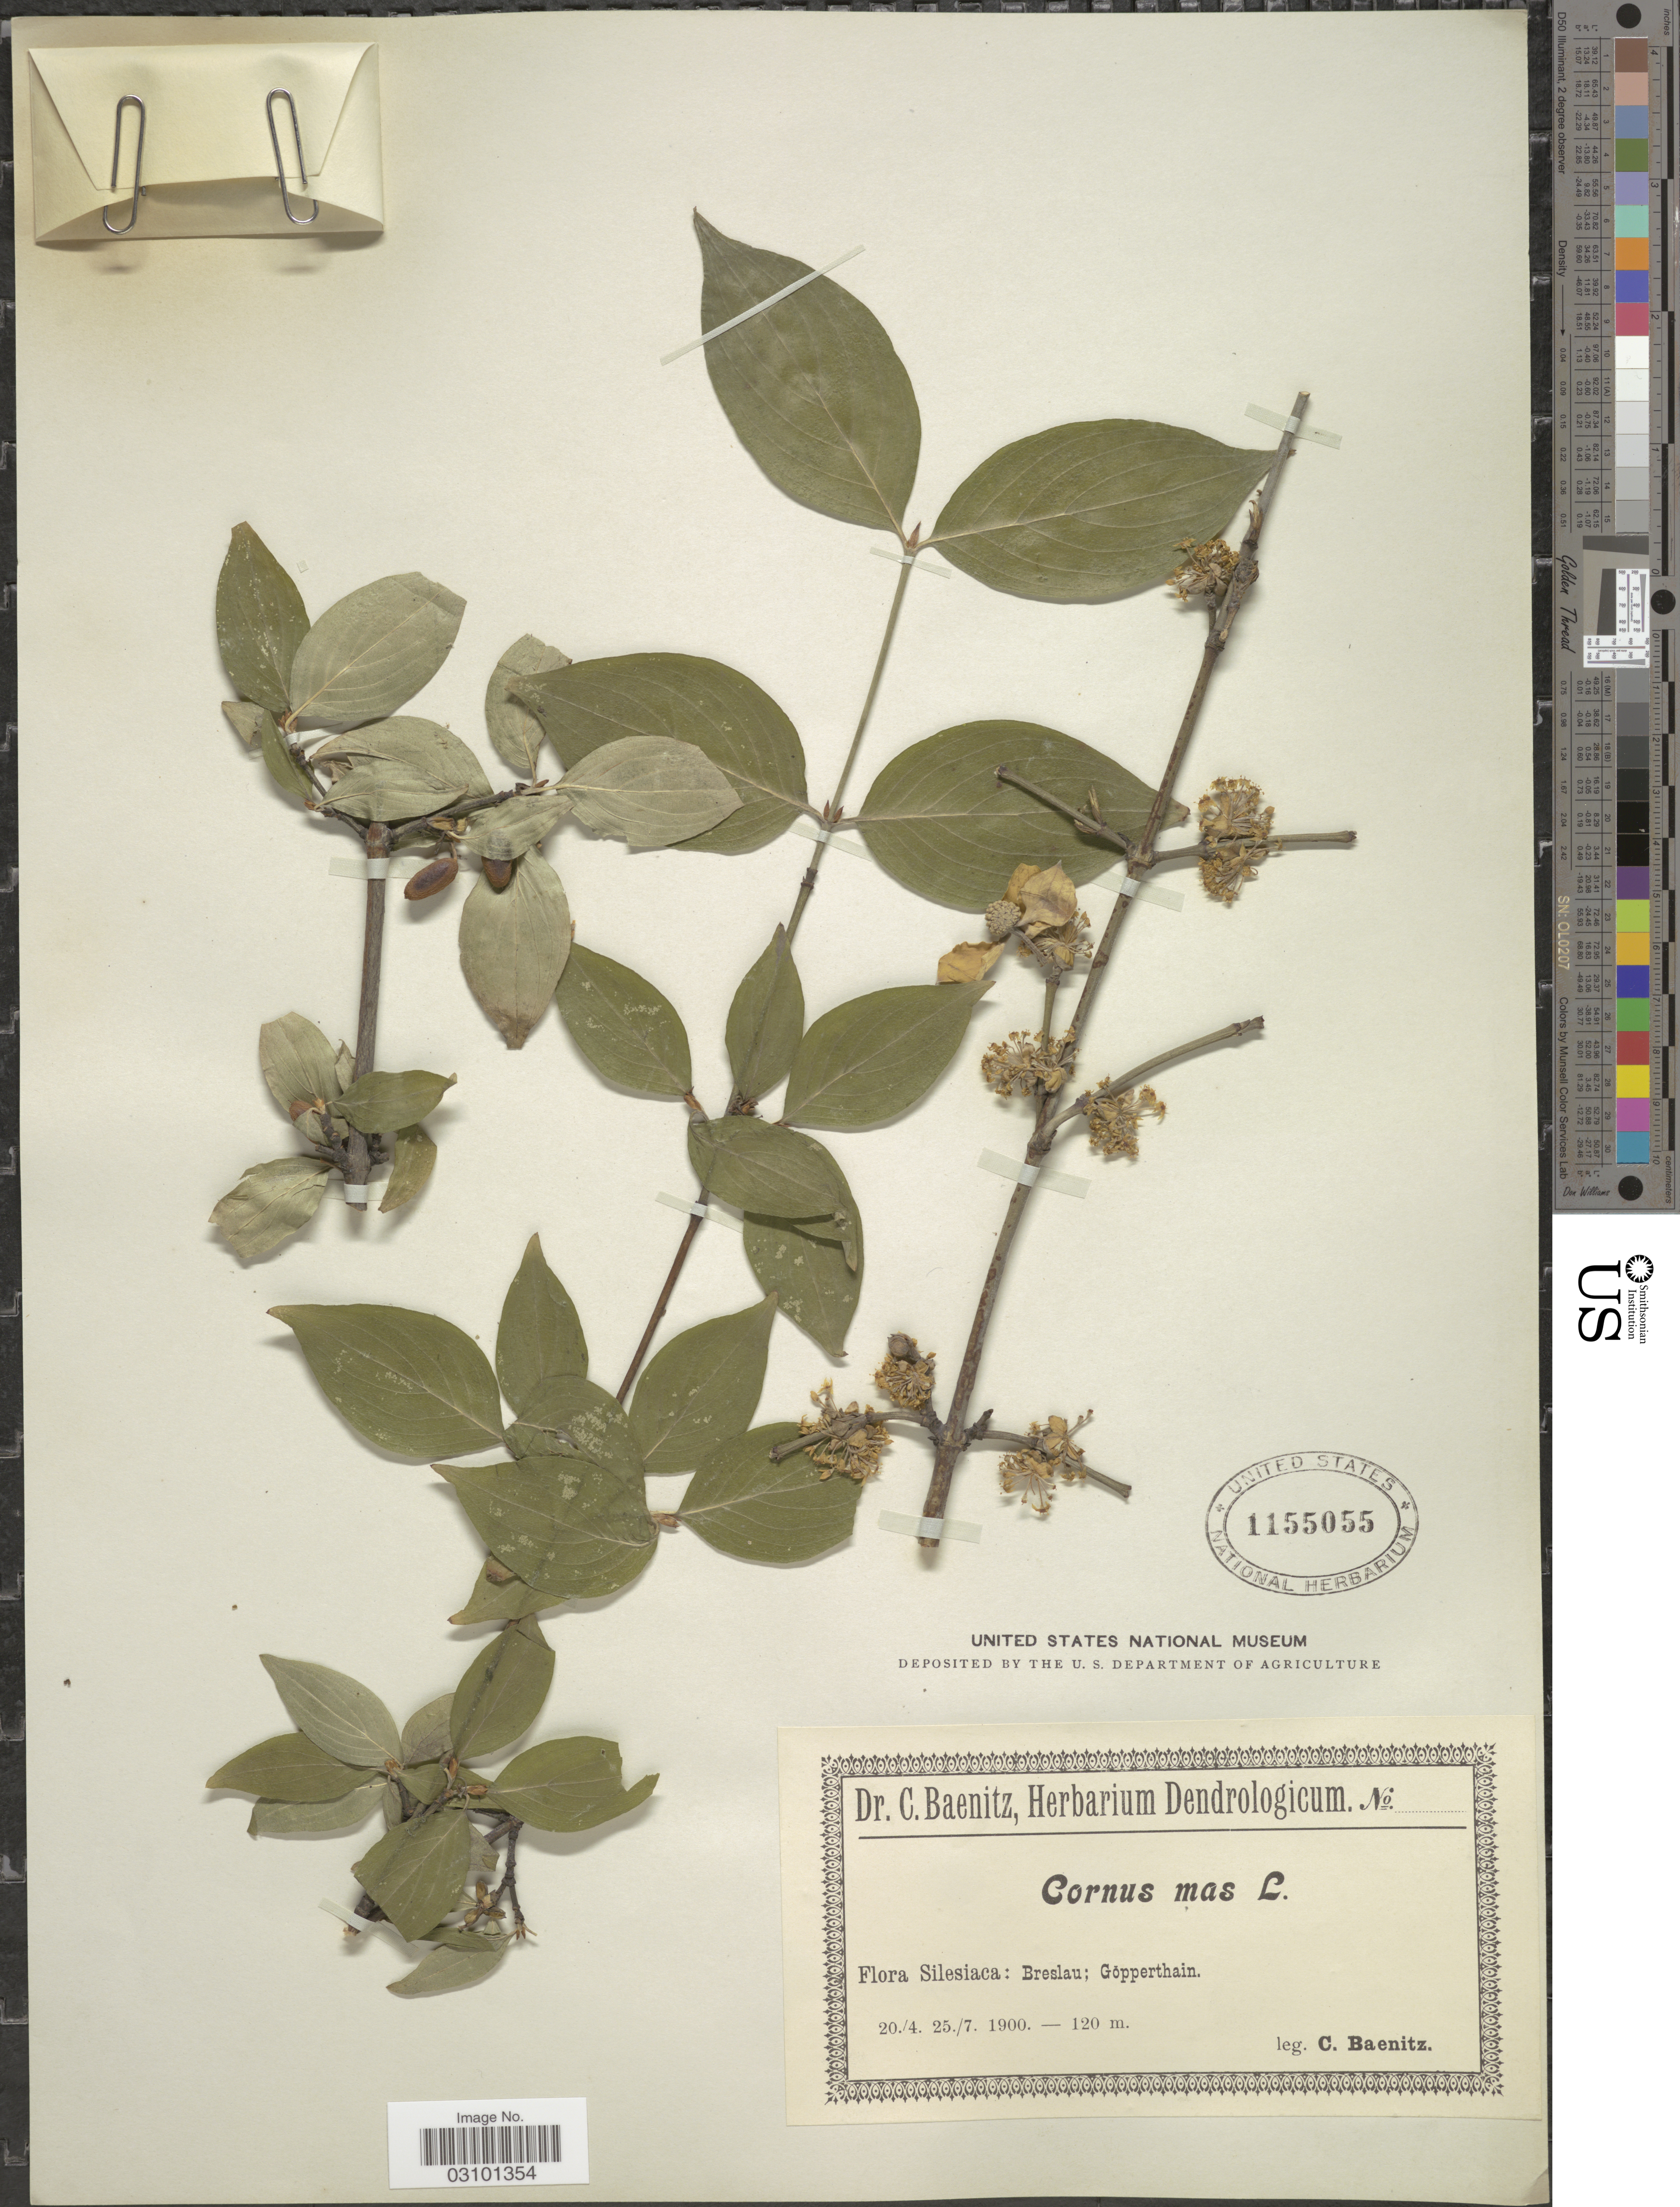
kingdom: Plantae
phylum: Tracheophyta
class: Magnoliopsida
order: Cornales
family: Cornaceae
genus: Cornus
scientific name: Cornus mas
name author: L.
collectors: C. G. Baenitz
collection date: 1900-04-20/1900-07-25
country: Poland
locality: Silesiaca: Breslau; Göpperthain.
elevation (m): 120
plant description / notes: Fruit temporarily sampled for micro-CT scanning.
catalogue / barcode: US 1155055